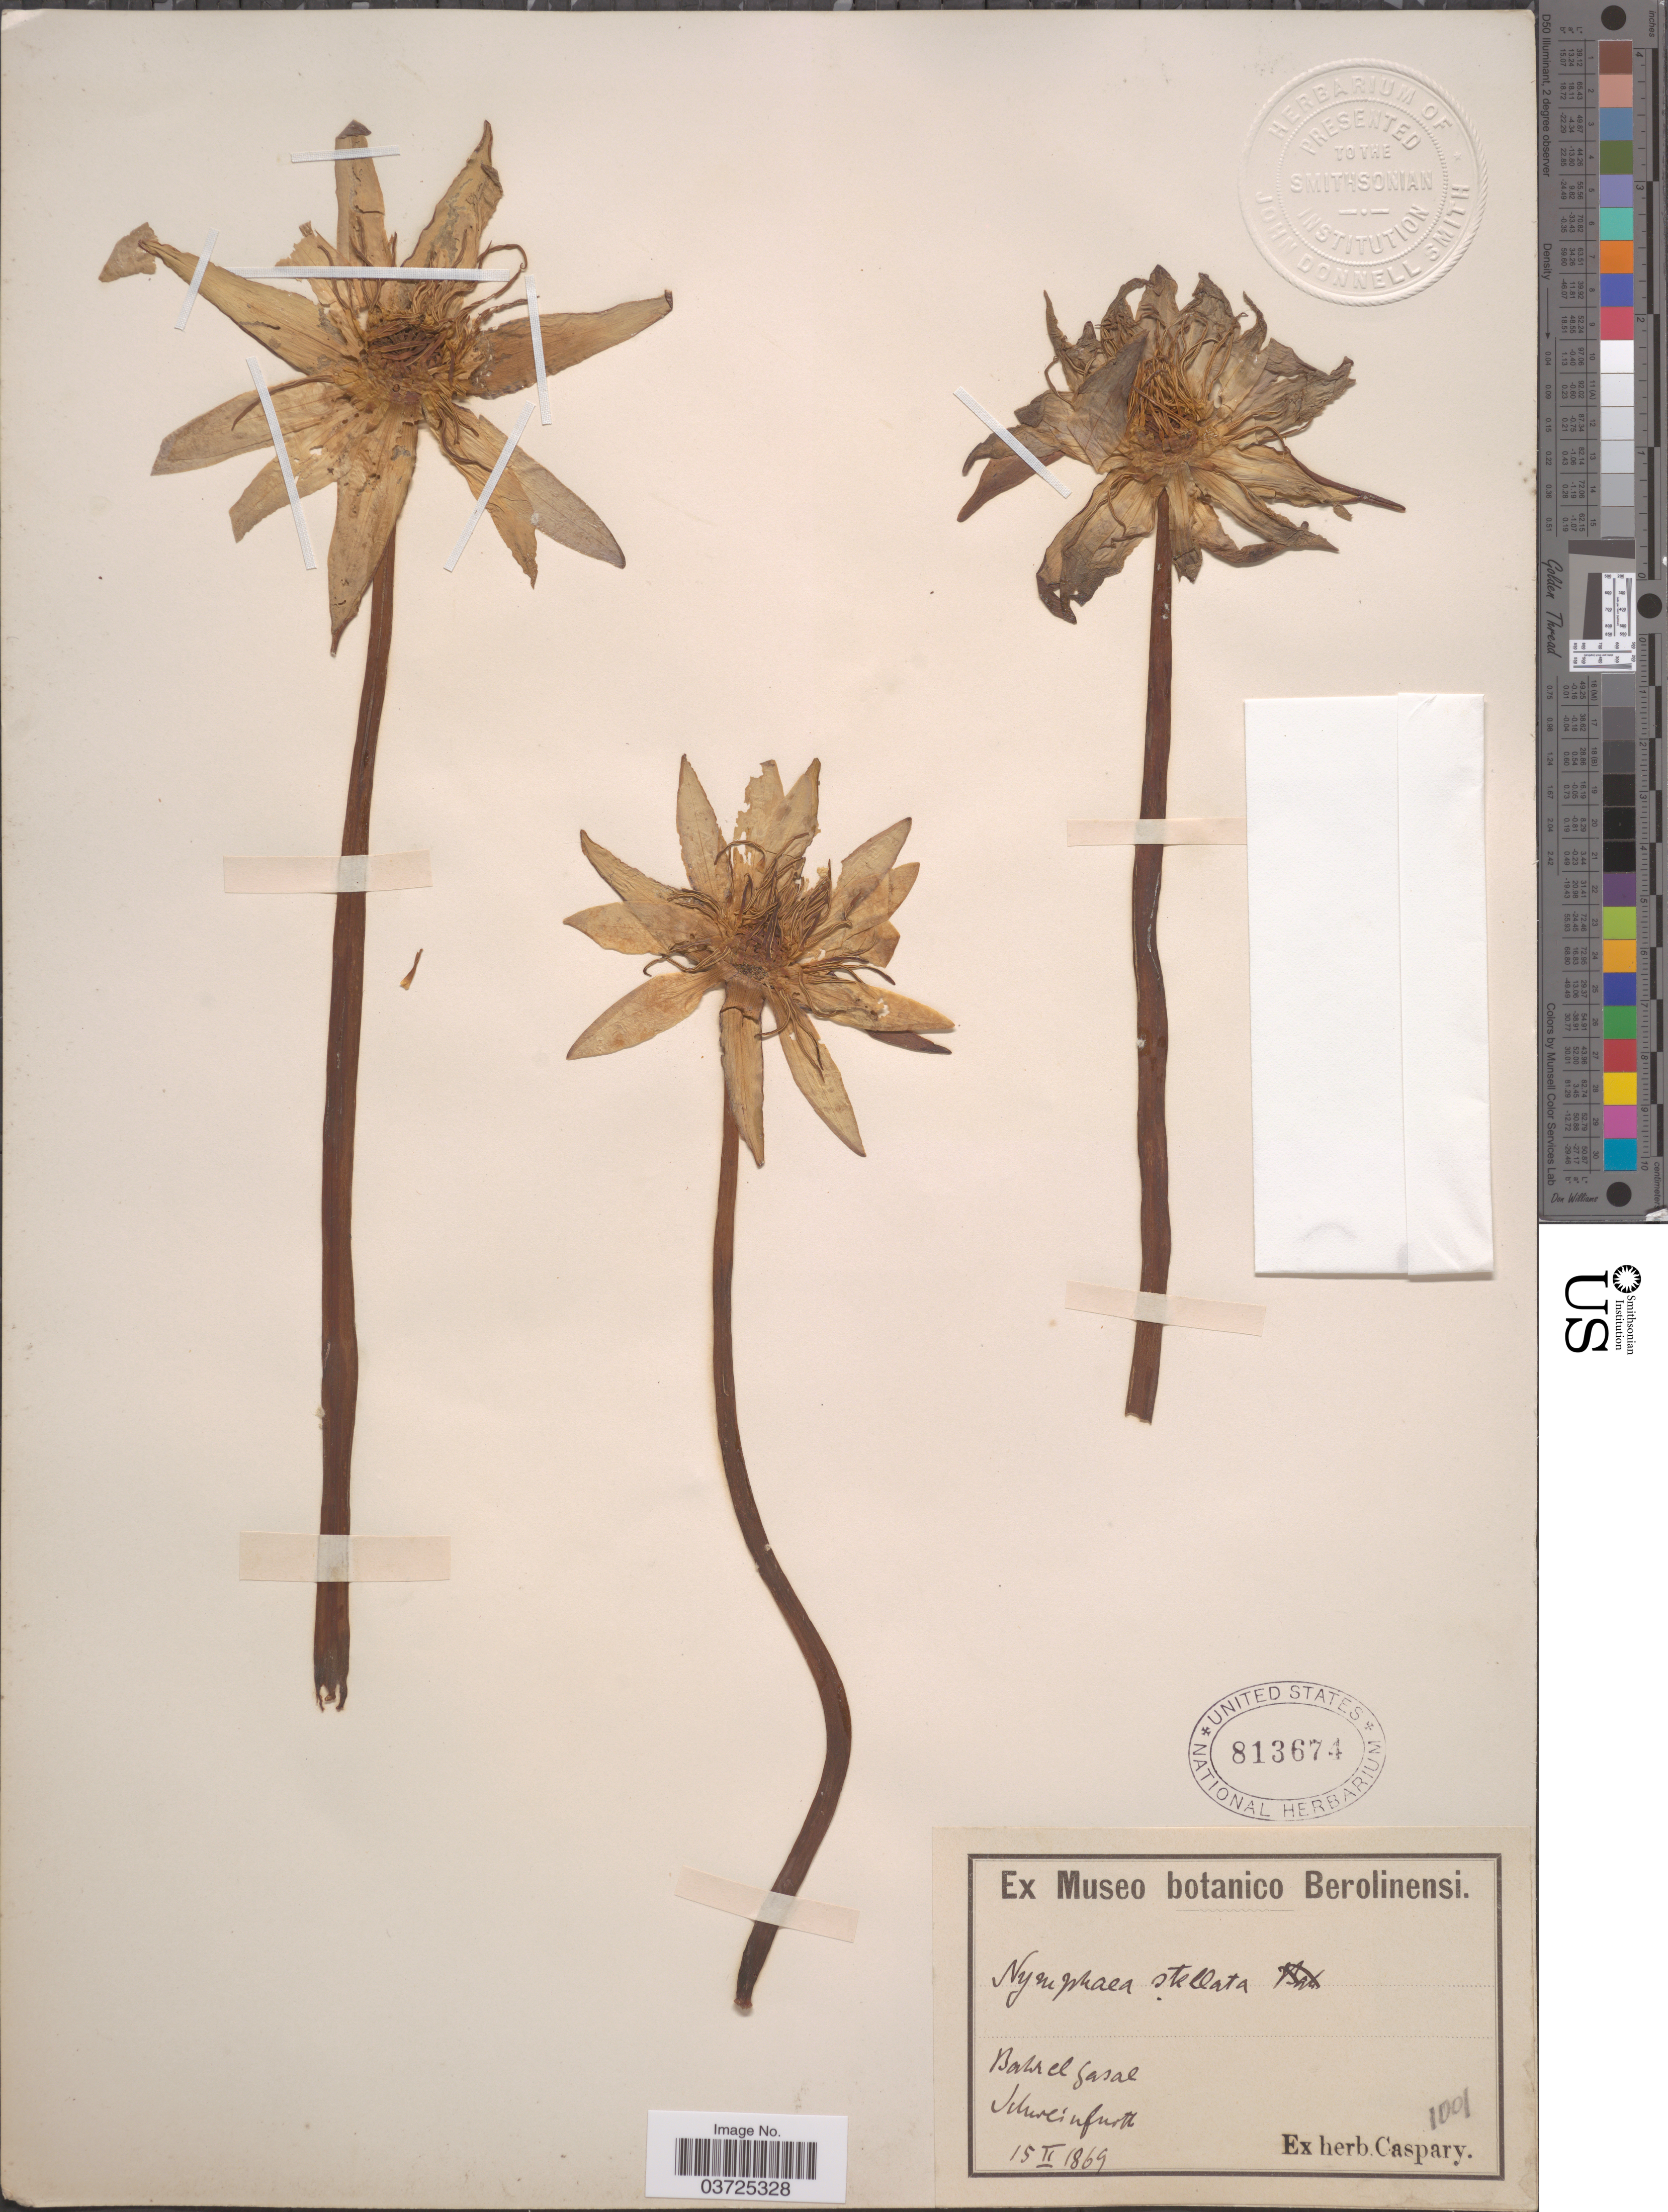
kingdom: Plantae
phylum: Tracheophyta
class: Magnoliopsida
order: Nymphaeales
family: Nymphaeaceae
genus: Nymphaea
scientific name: Nymphaea stellata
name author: Willd.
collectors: Ex herb. Caspary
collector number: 1001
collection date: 1869-02-15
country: Germany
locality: Bahrelgasal. [interpreted] Schweinfurth.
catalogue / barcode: US 813674